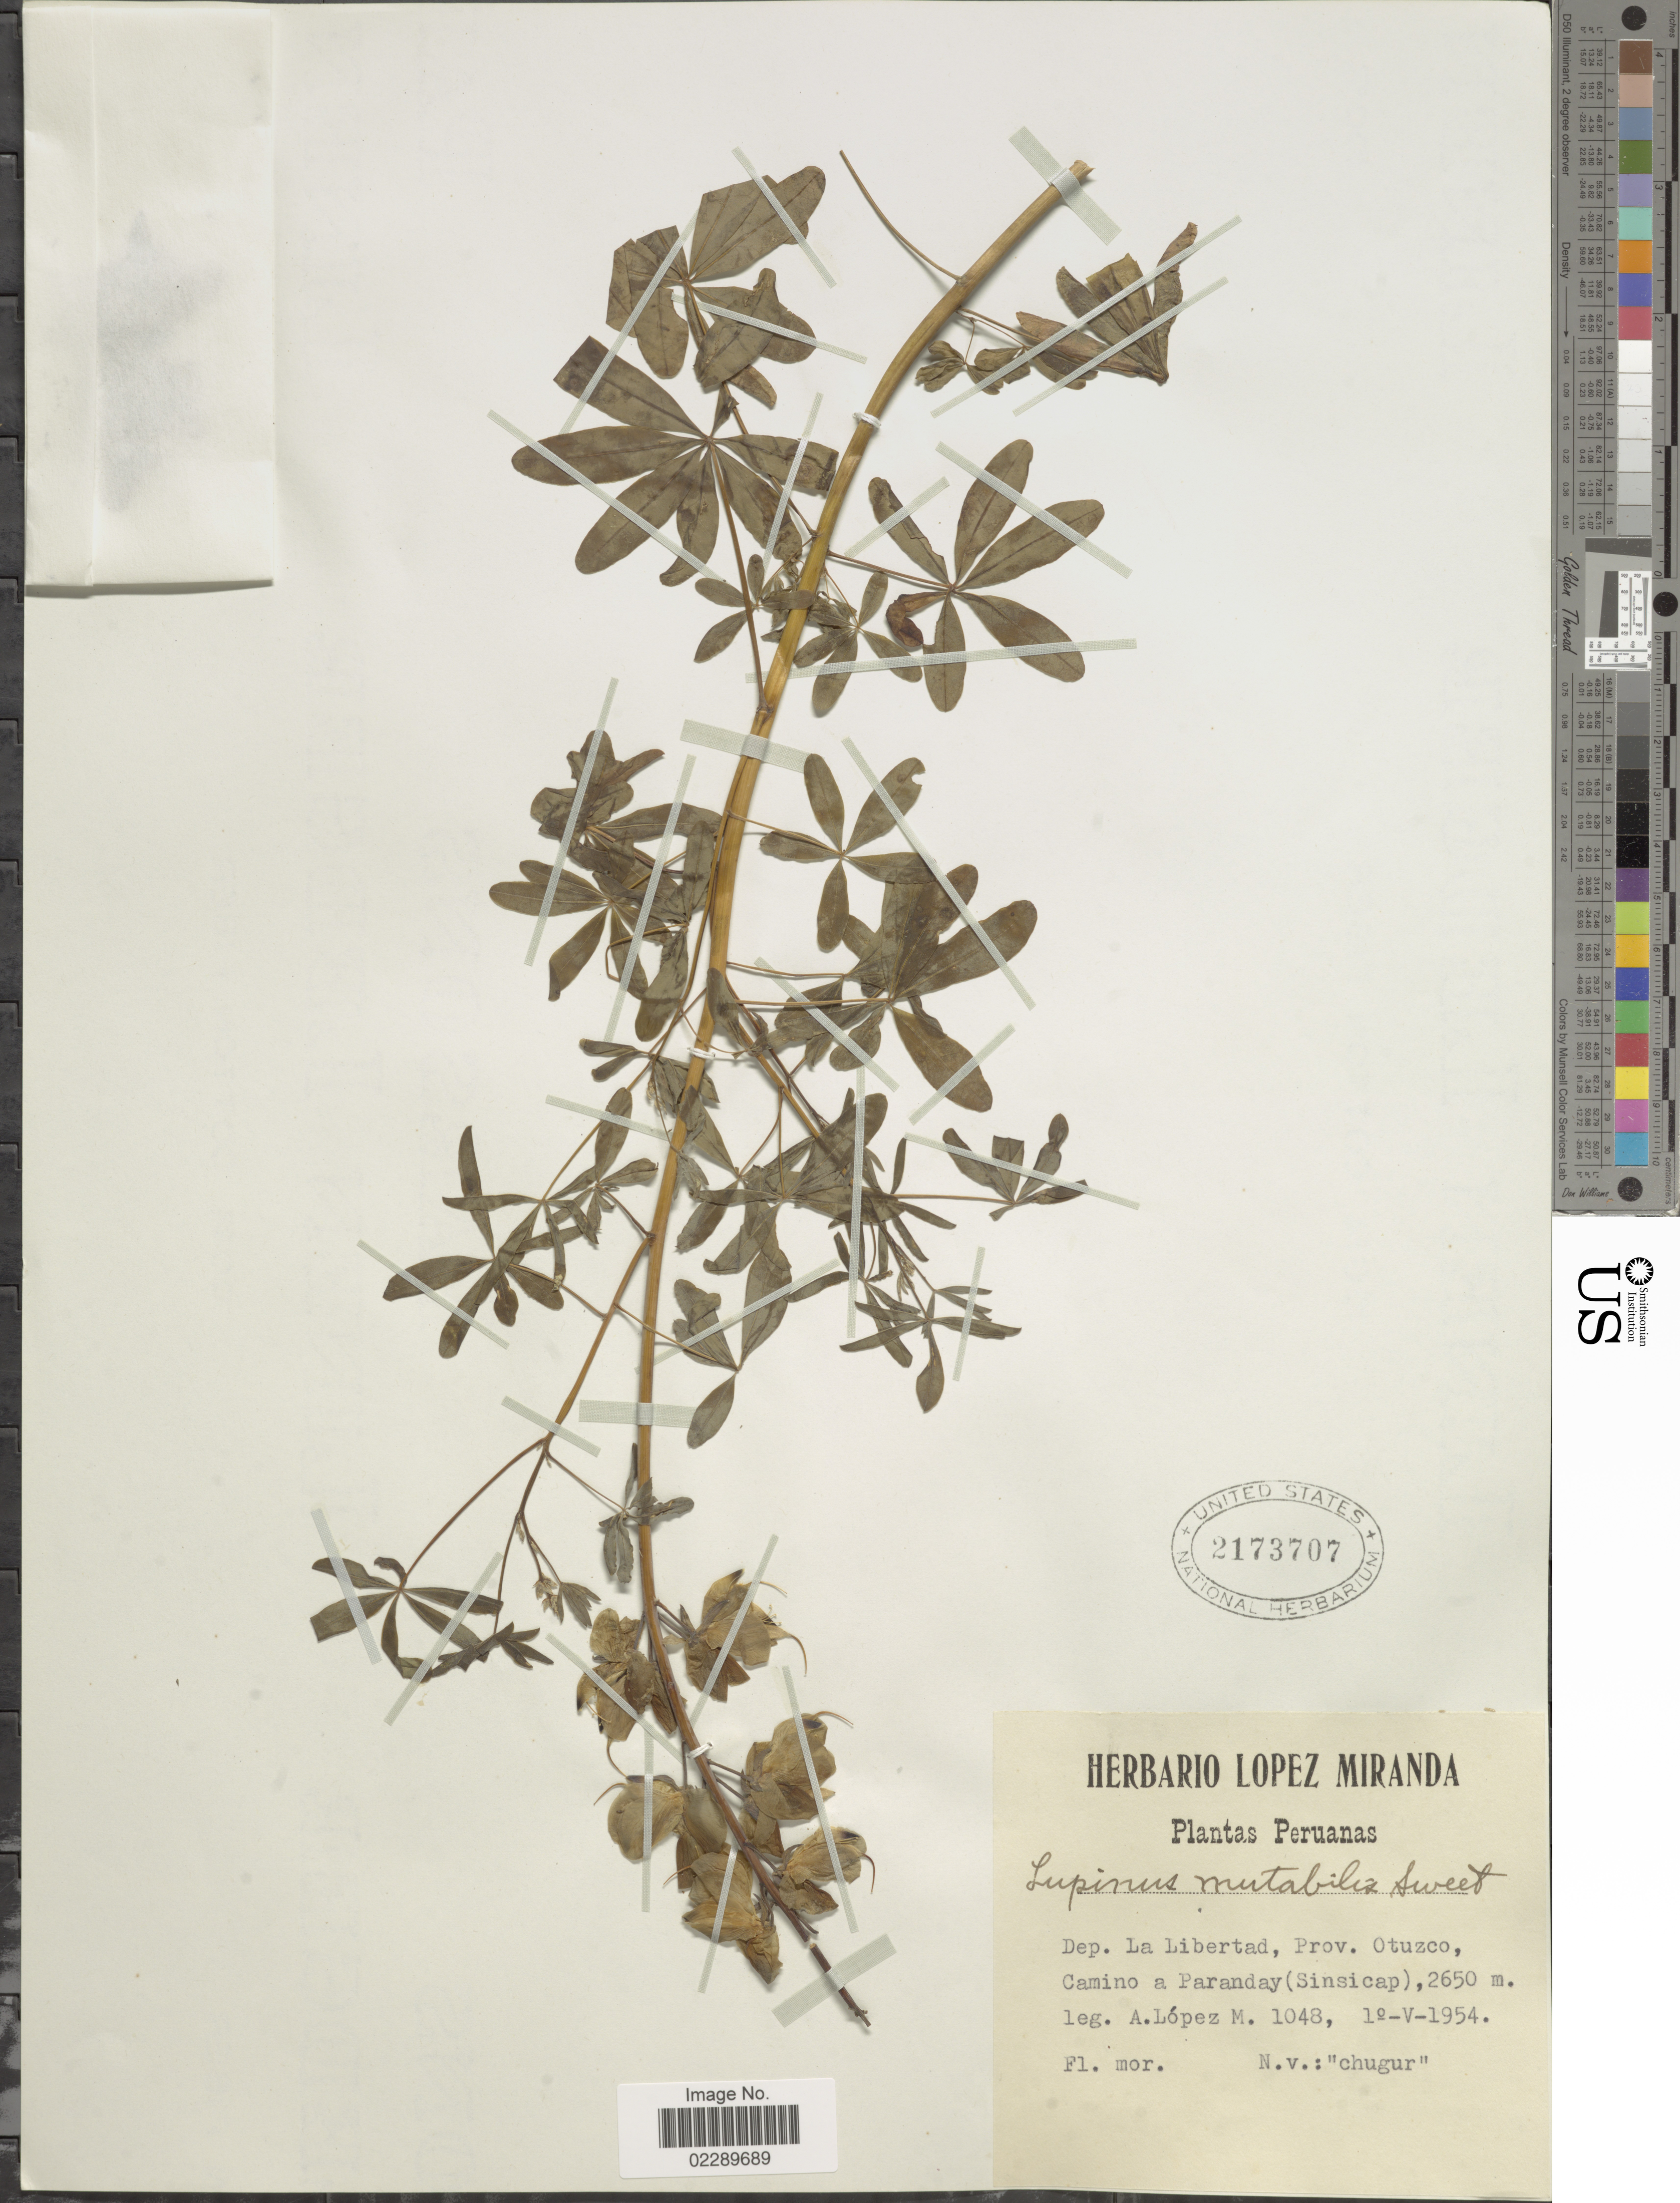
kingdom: Plantae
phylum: Tracheophyta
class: Magnoliopsida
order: Fabales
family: Fabaceae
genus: Lupinus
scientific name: Lupinus mutabilis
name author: Sweet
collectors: A. López M.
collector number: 1048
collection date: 1954-05-01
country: Peru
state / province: La Libertad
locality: Dep. La Libertad, Prov. Otuzco, Camino a Paranday (Sinsicap)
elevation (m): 2650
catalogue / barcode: US 2173707